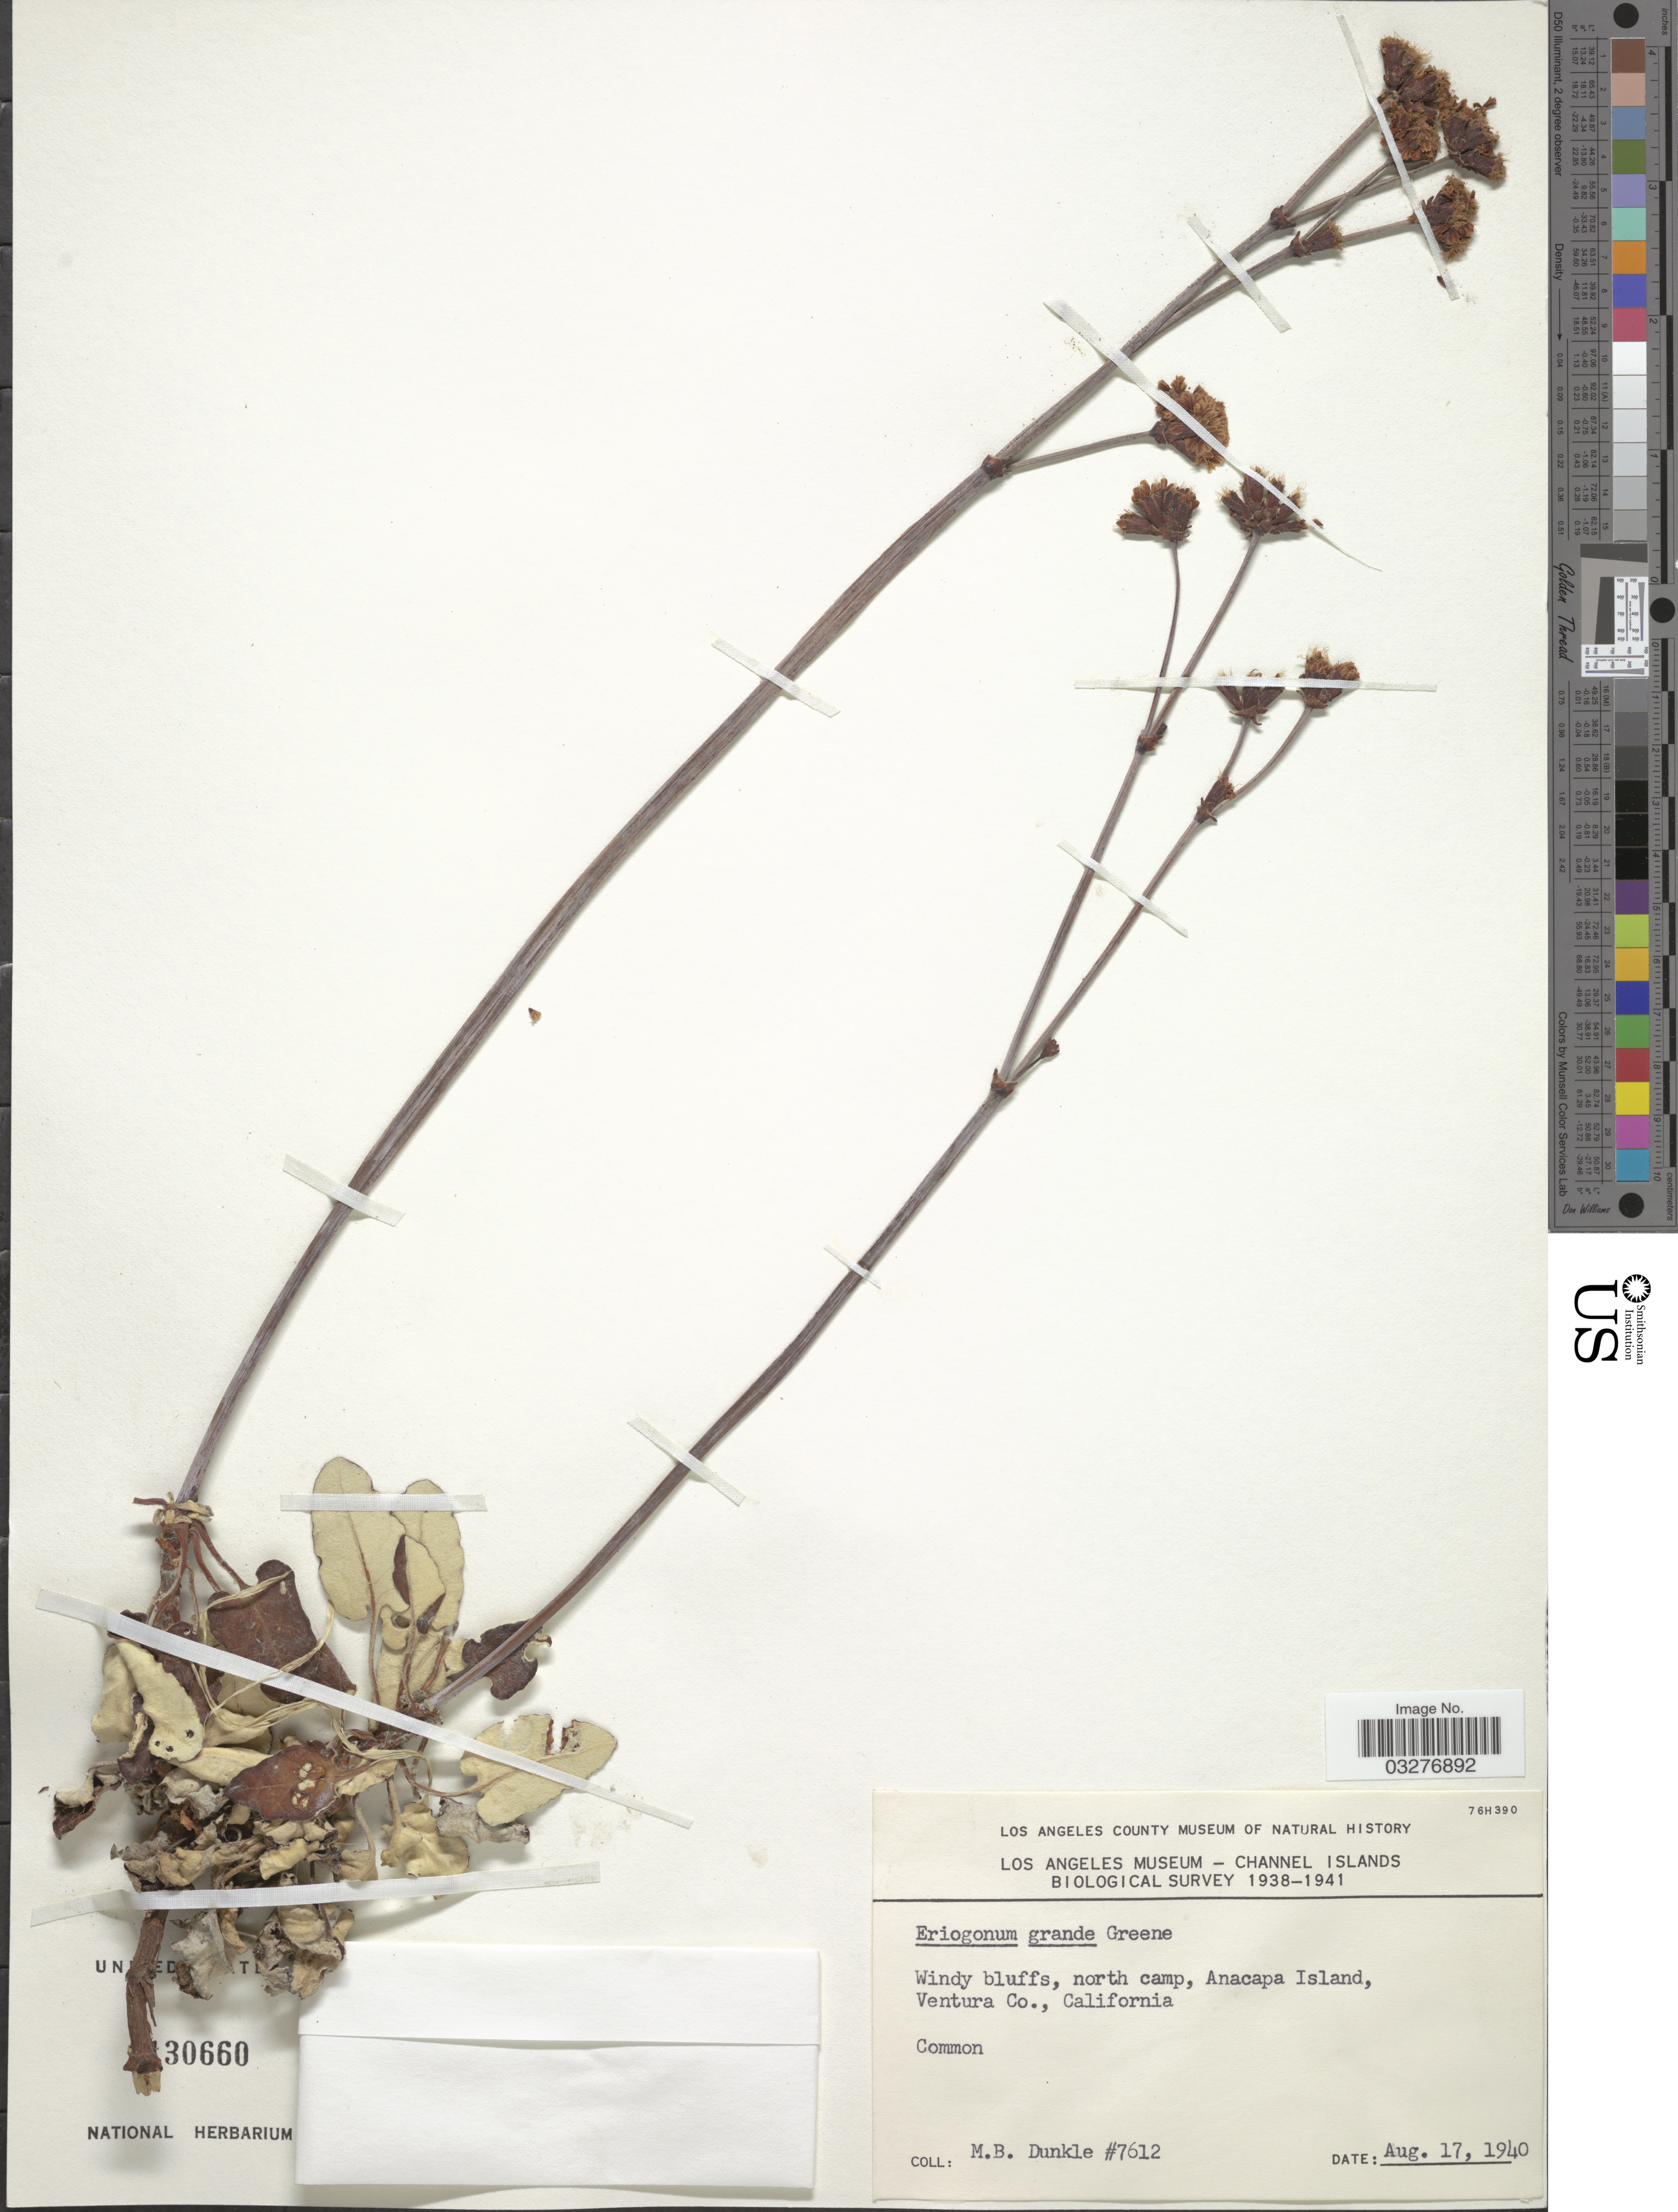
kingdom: Plantae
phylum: Tracheophyta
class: Magnoliopsida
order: Caryophyllales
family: Polygonaceae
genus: Eriogonum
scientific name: Eriogonum grande var. grande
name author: Greene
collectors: M. Dunkle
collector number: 7612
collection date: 1940-08-17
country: United States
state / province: California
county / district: Ventura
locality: North camp, Anacapa Island, Ventura Co.